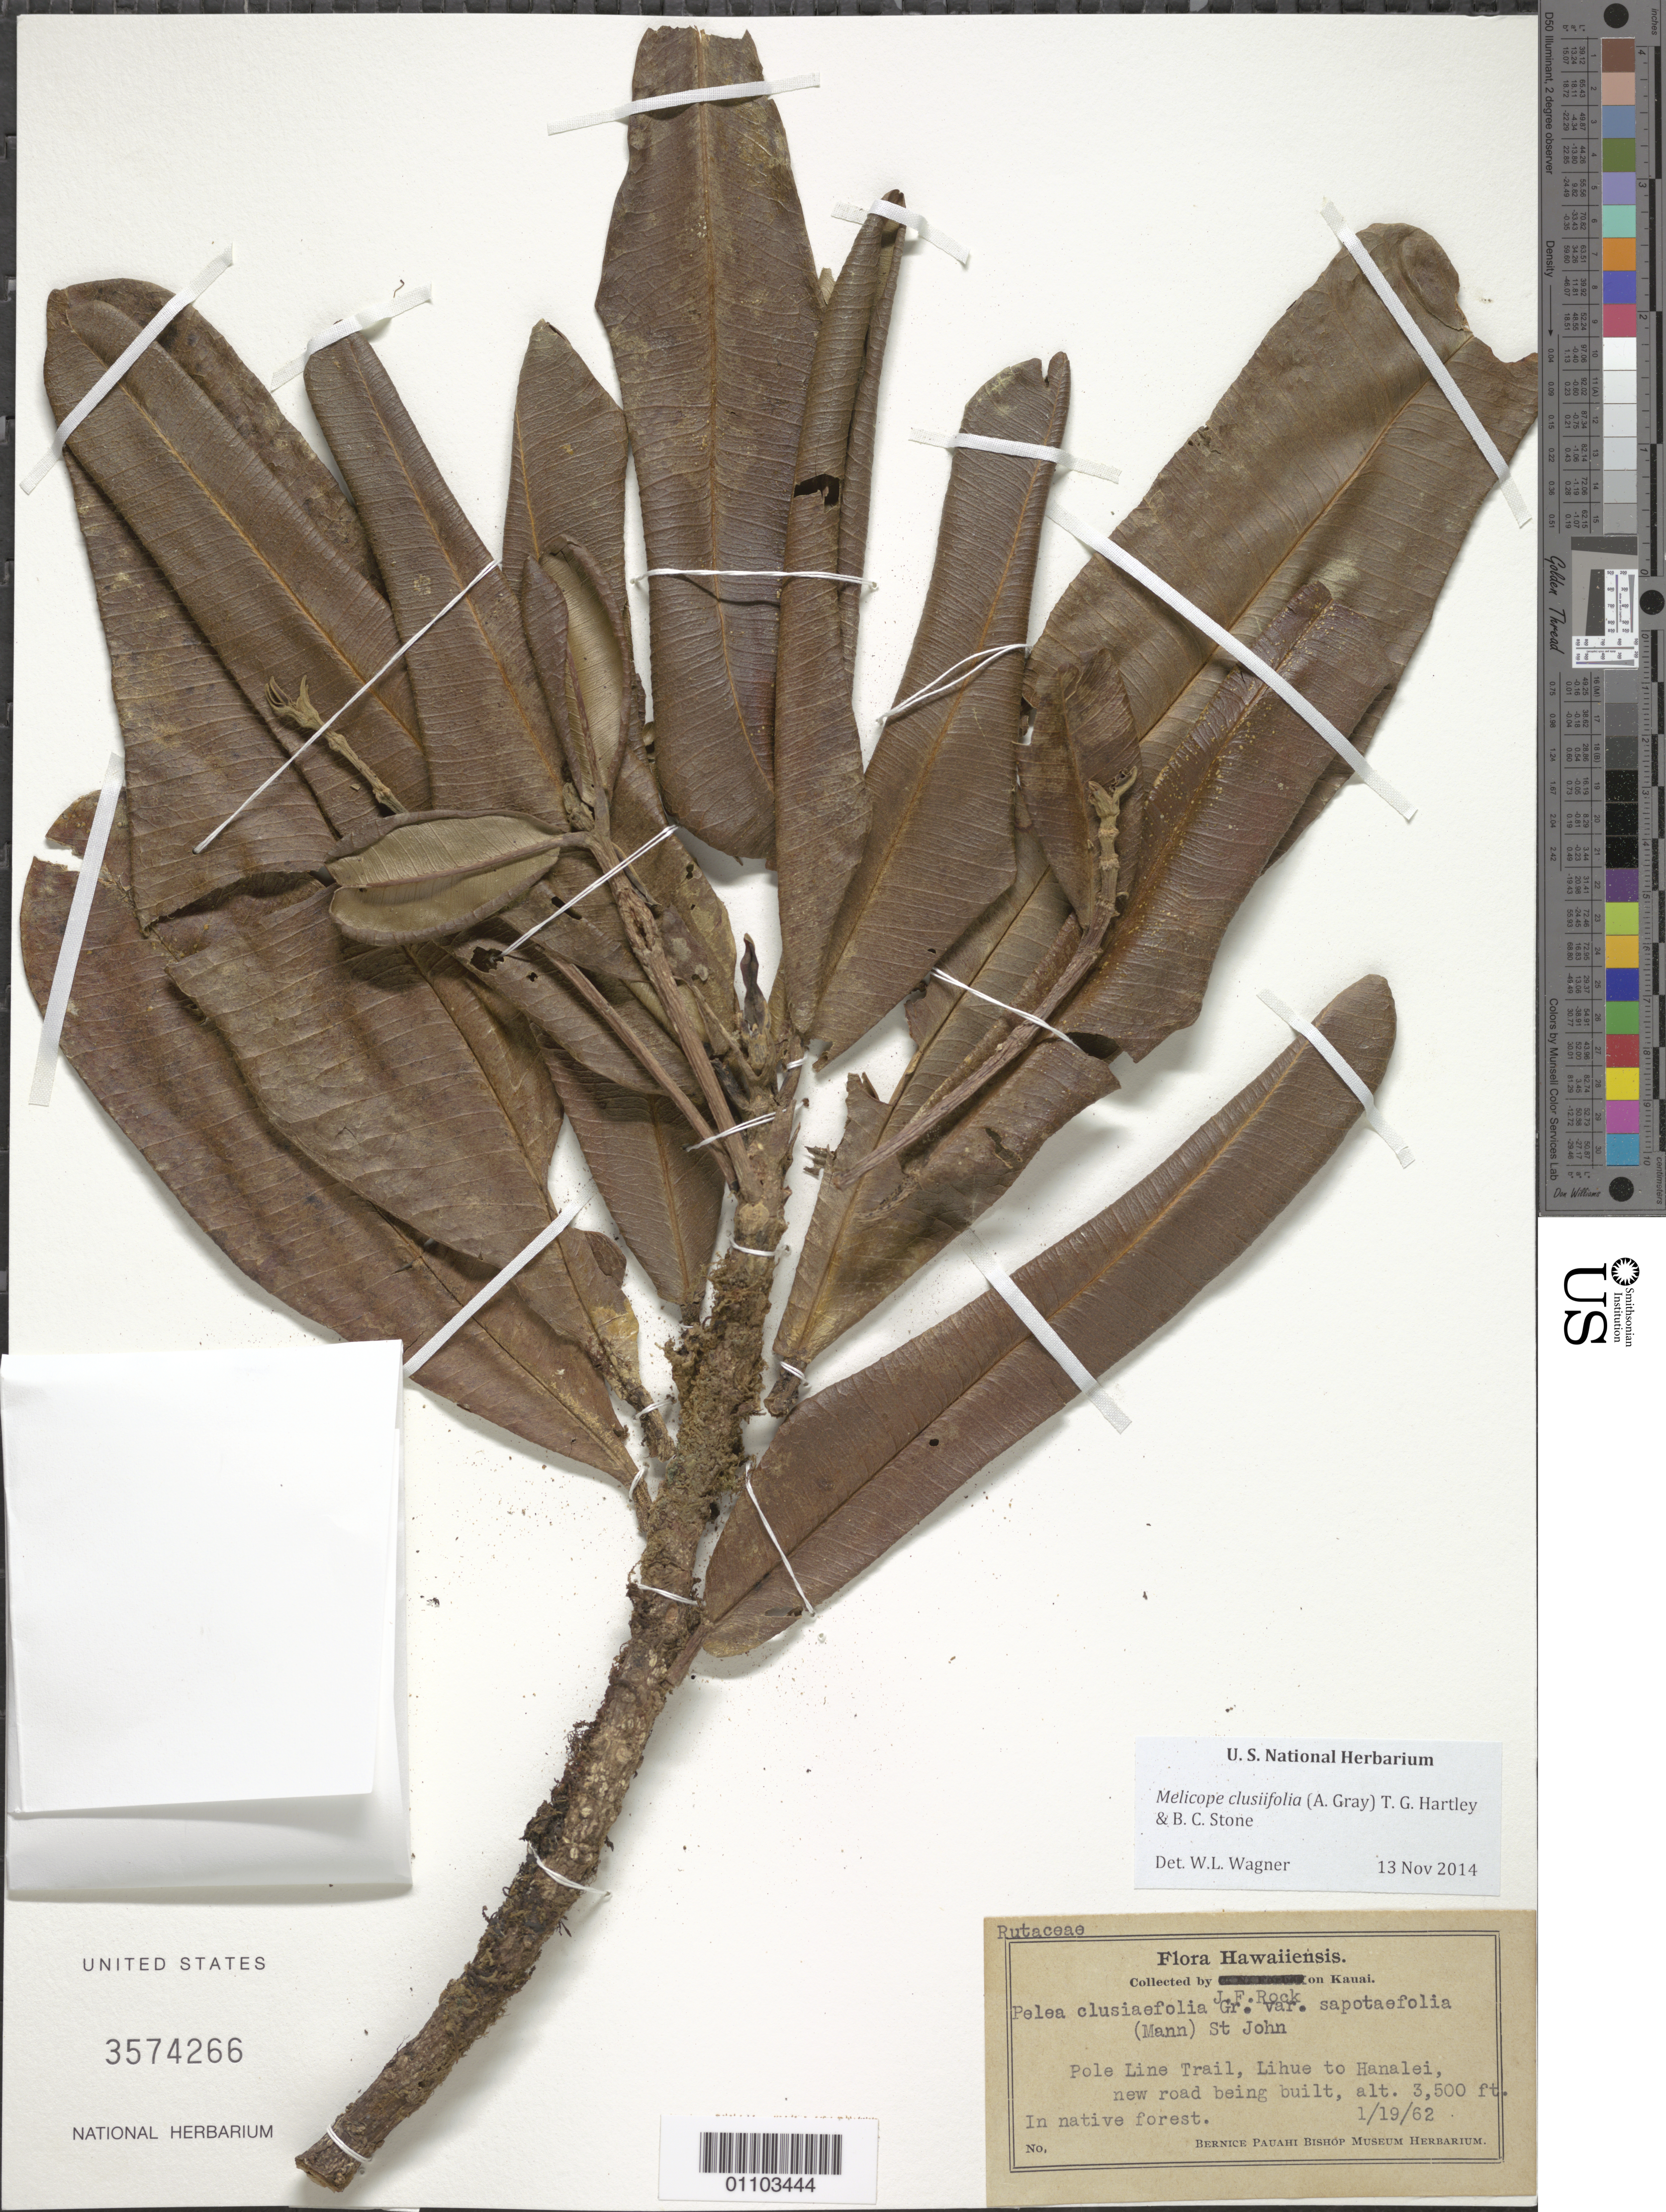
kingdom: Plantae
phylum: Tracheophyta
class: Magnoliopsida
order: Sapindales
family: Rutaceae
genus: Melicope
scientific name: Melicope clusiifolia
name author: (A. Gray) T.G. Hartley & B.C. Stone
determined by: Wagner, W. L., (BOT), Smithsonian Institution - National Museum of Natural History (UNITED STATES)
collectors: J. F. Rock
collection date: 1962-01-19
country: United States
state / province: Hawaii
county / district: Kaui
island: Kaua'i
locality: Pole Line Trail, Lihue to Hanelei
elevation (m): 1067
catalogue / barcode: US 3574266